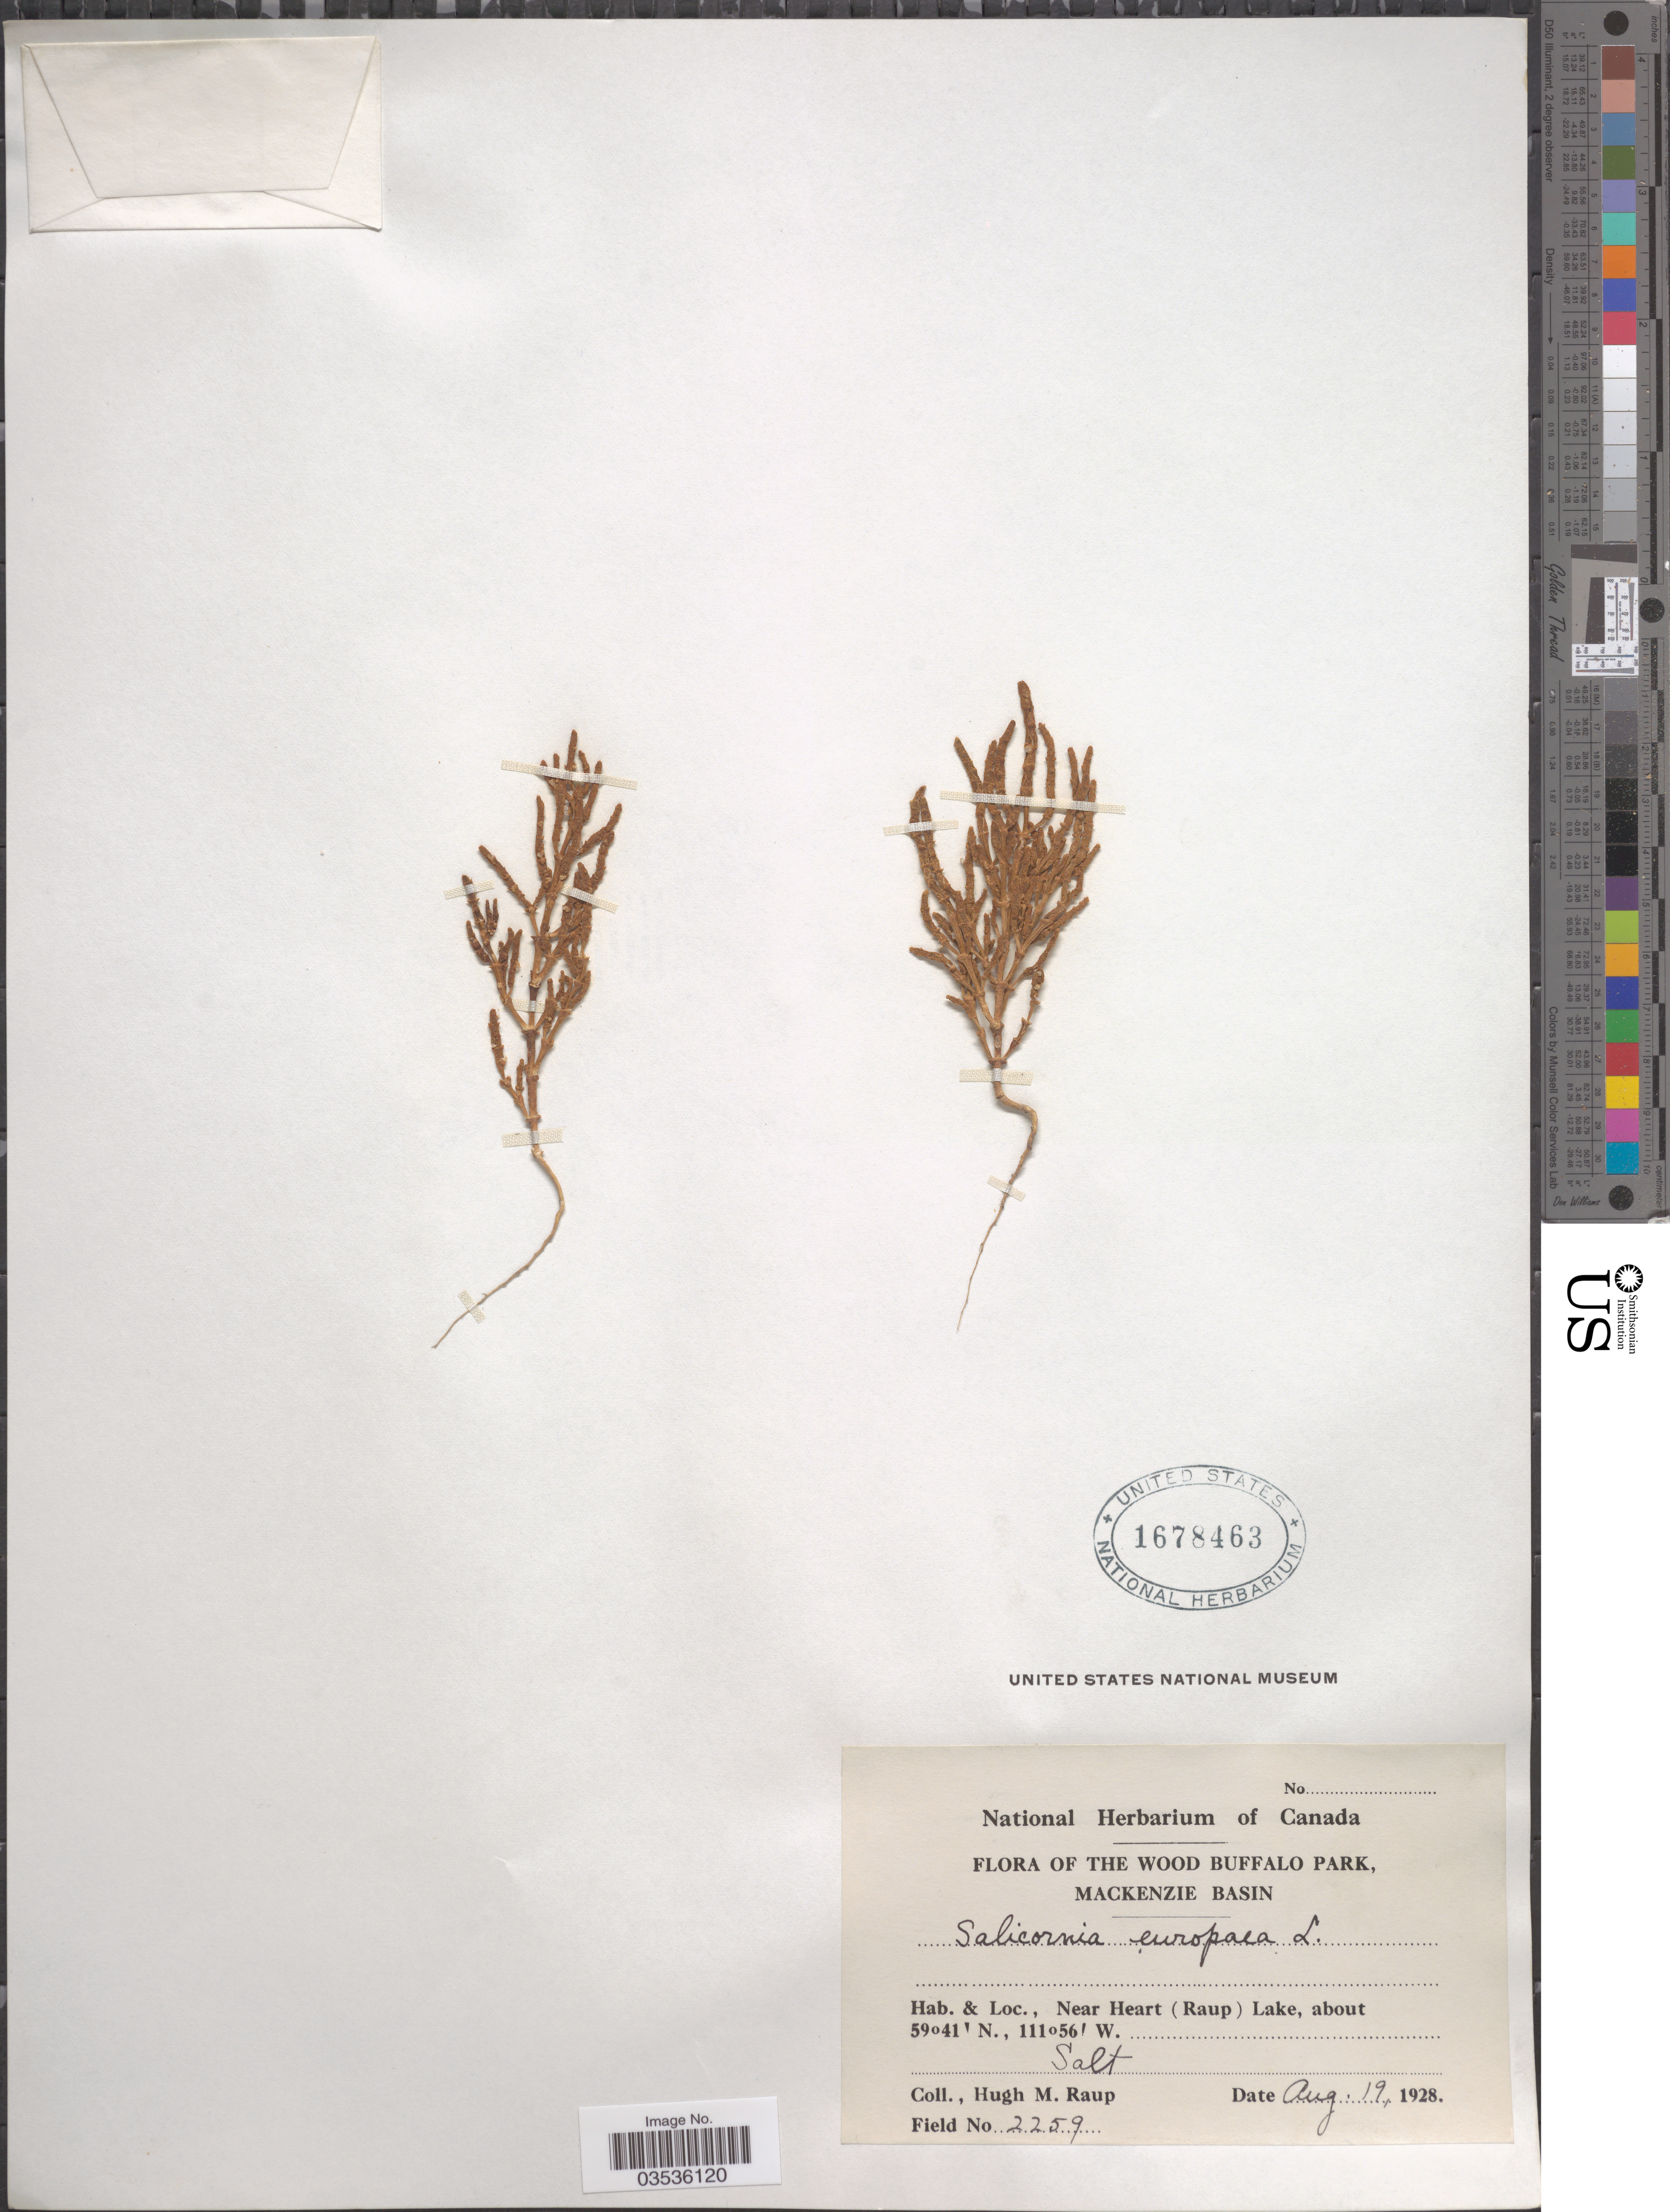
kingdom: Plantae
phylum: Tracheophyta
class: Magnoliopsida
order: Caryophyllales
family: Amaranthaceae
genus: Salicornia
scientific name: Salicornia europaea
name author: L.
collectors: H. Raup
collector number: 2259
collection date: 1928-08-19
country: Canada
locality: The Wood Buffalo Park, Mackenzie Basin. Near Heart (Raup) Lake.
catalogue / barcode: US 1678463